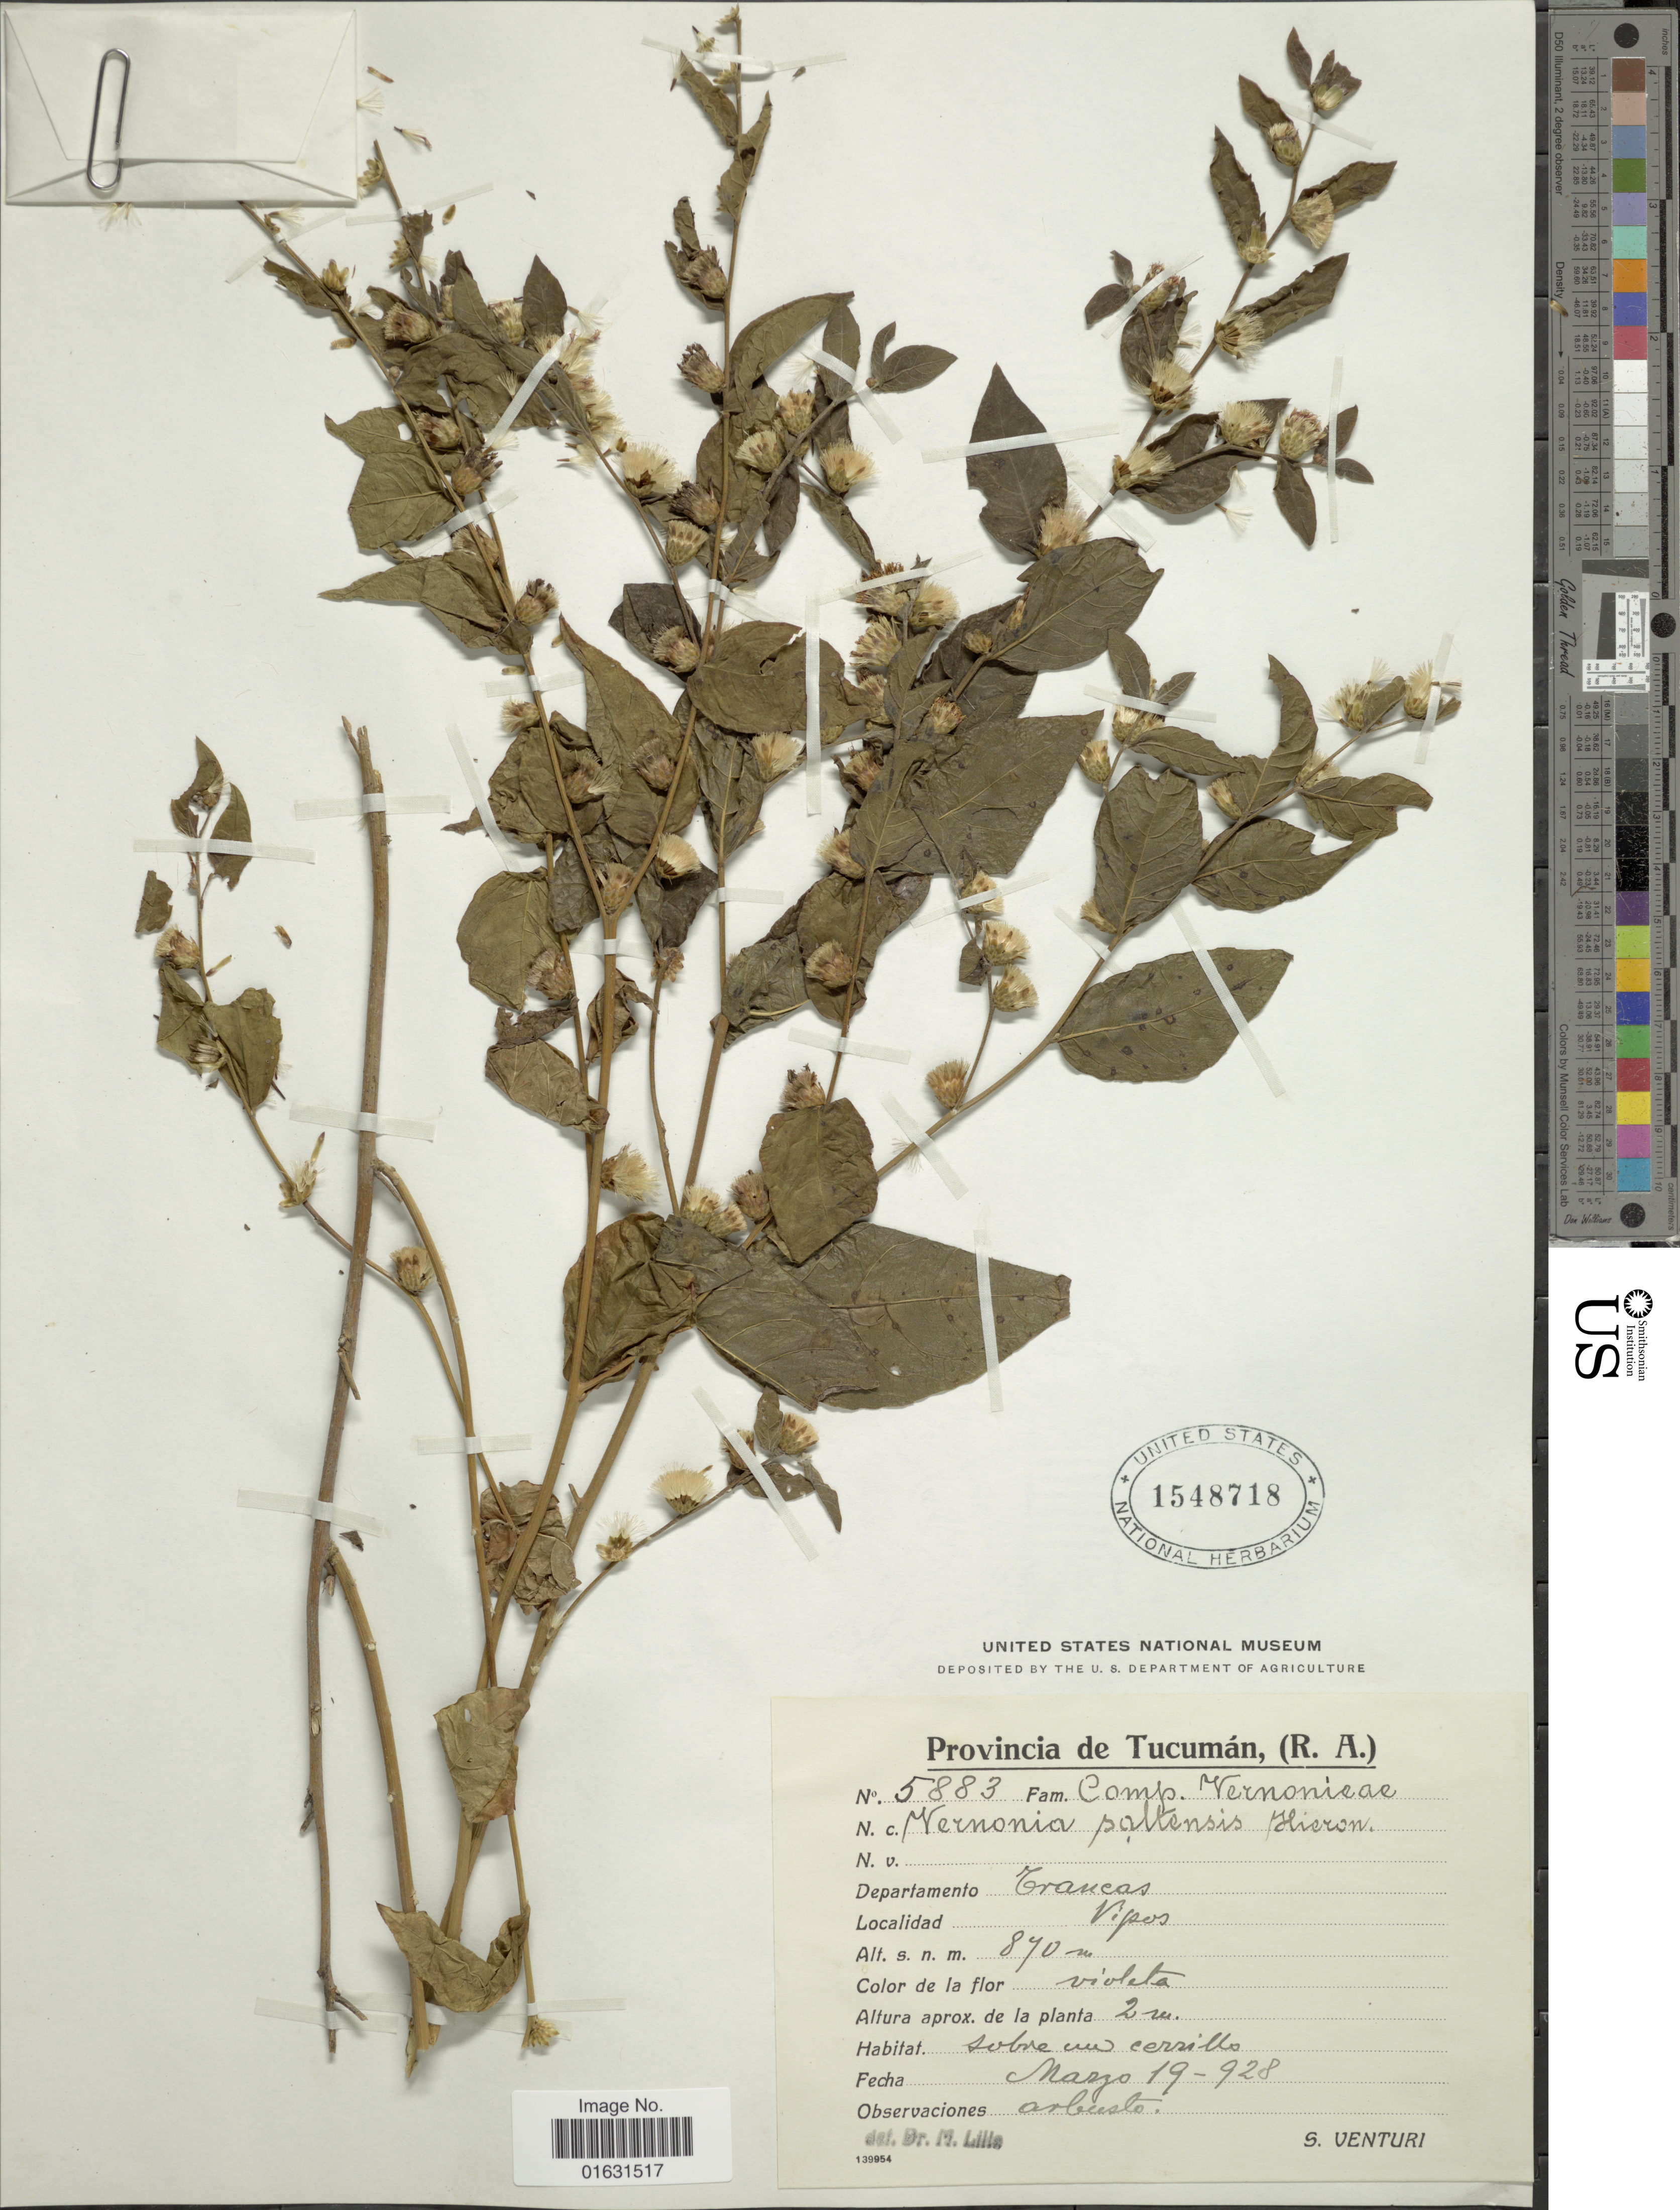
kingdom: Plantae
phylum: Tracheophyta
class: Magnoliopsida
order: Asterales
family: Asteraceae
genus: Lessingianthus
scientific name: Lessingianthus saltensis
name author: (Hieron.) H. Rob.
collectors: S. Venturi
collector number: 5883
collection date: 1928-03-19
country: Argentina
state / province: Tucuman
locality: Graneas, Vipos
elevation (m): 870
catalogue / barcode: US 1548718